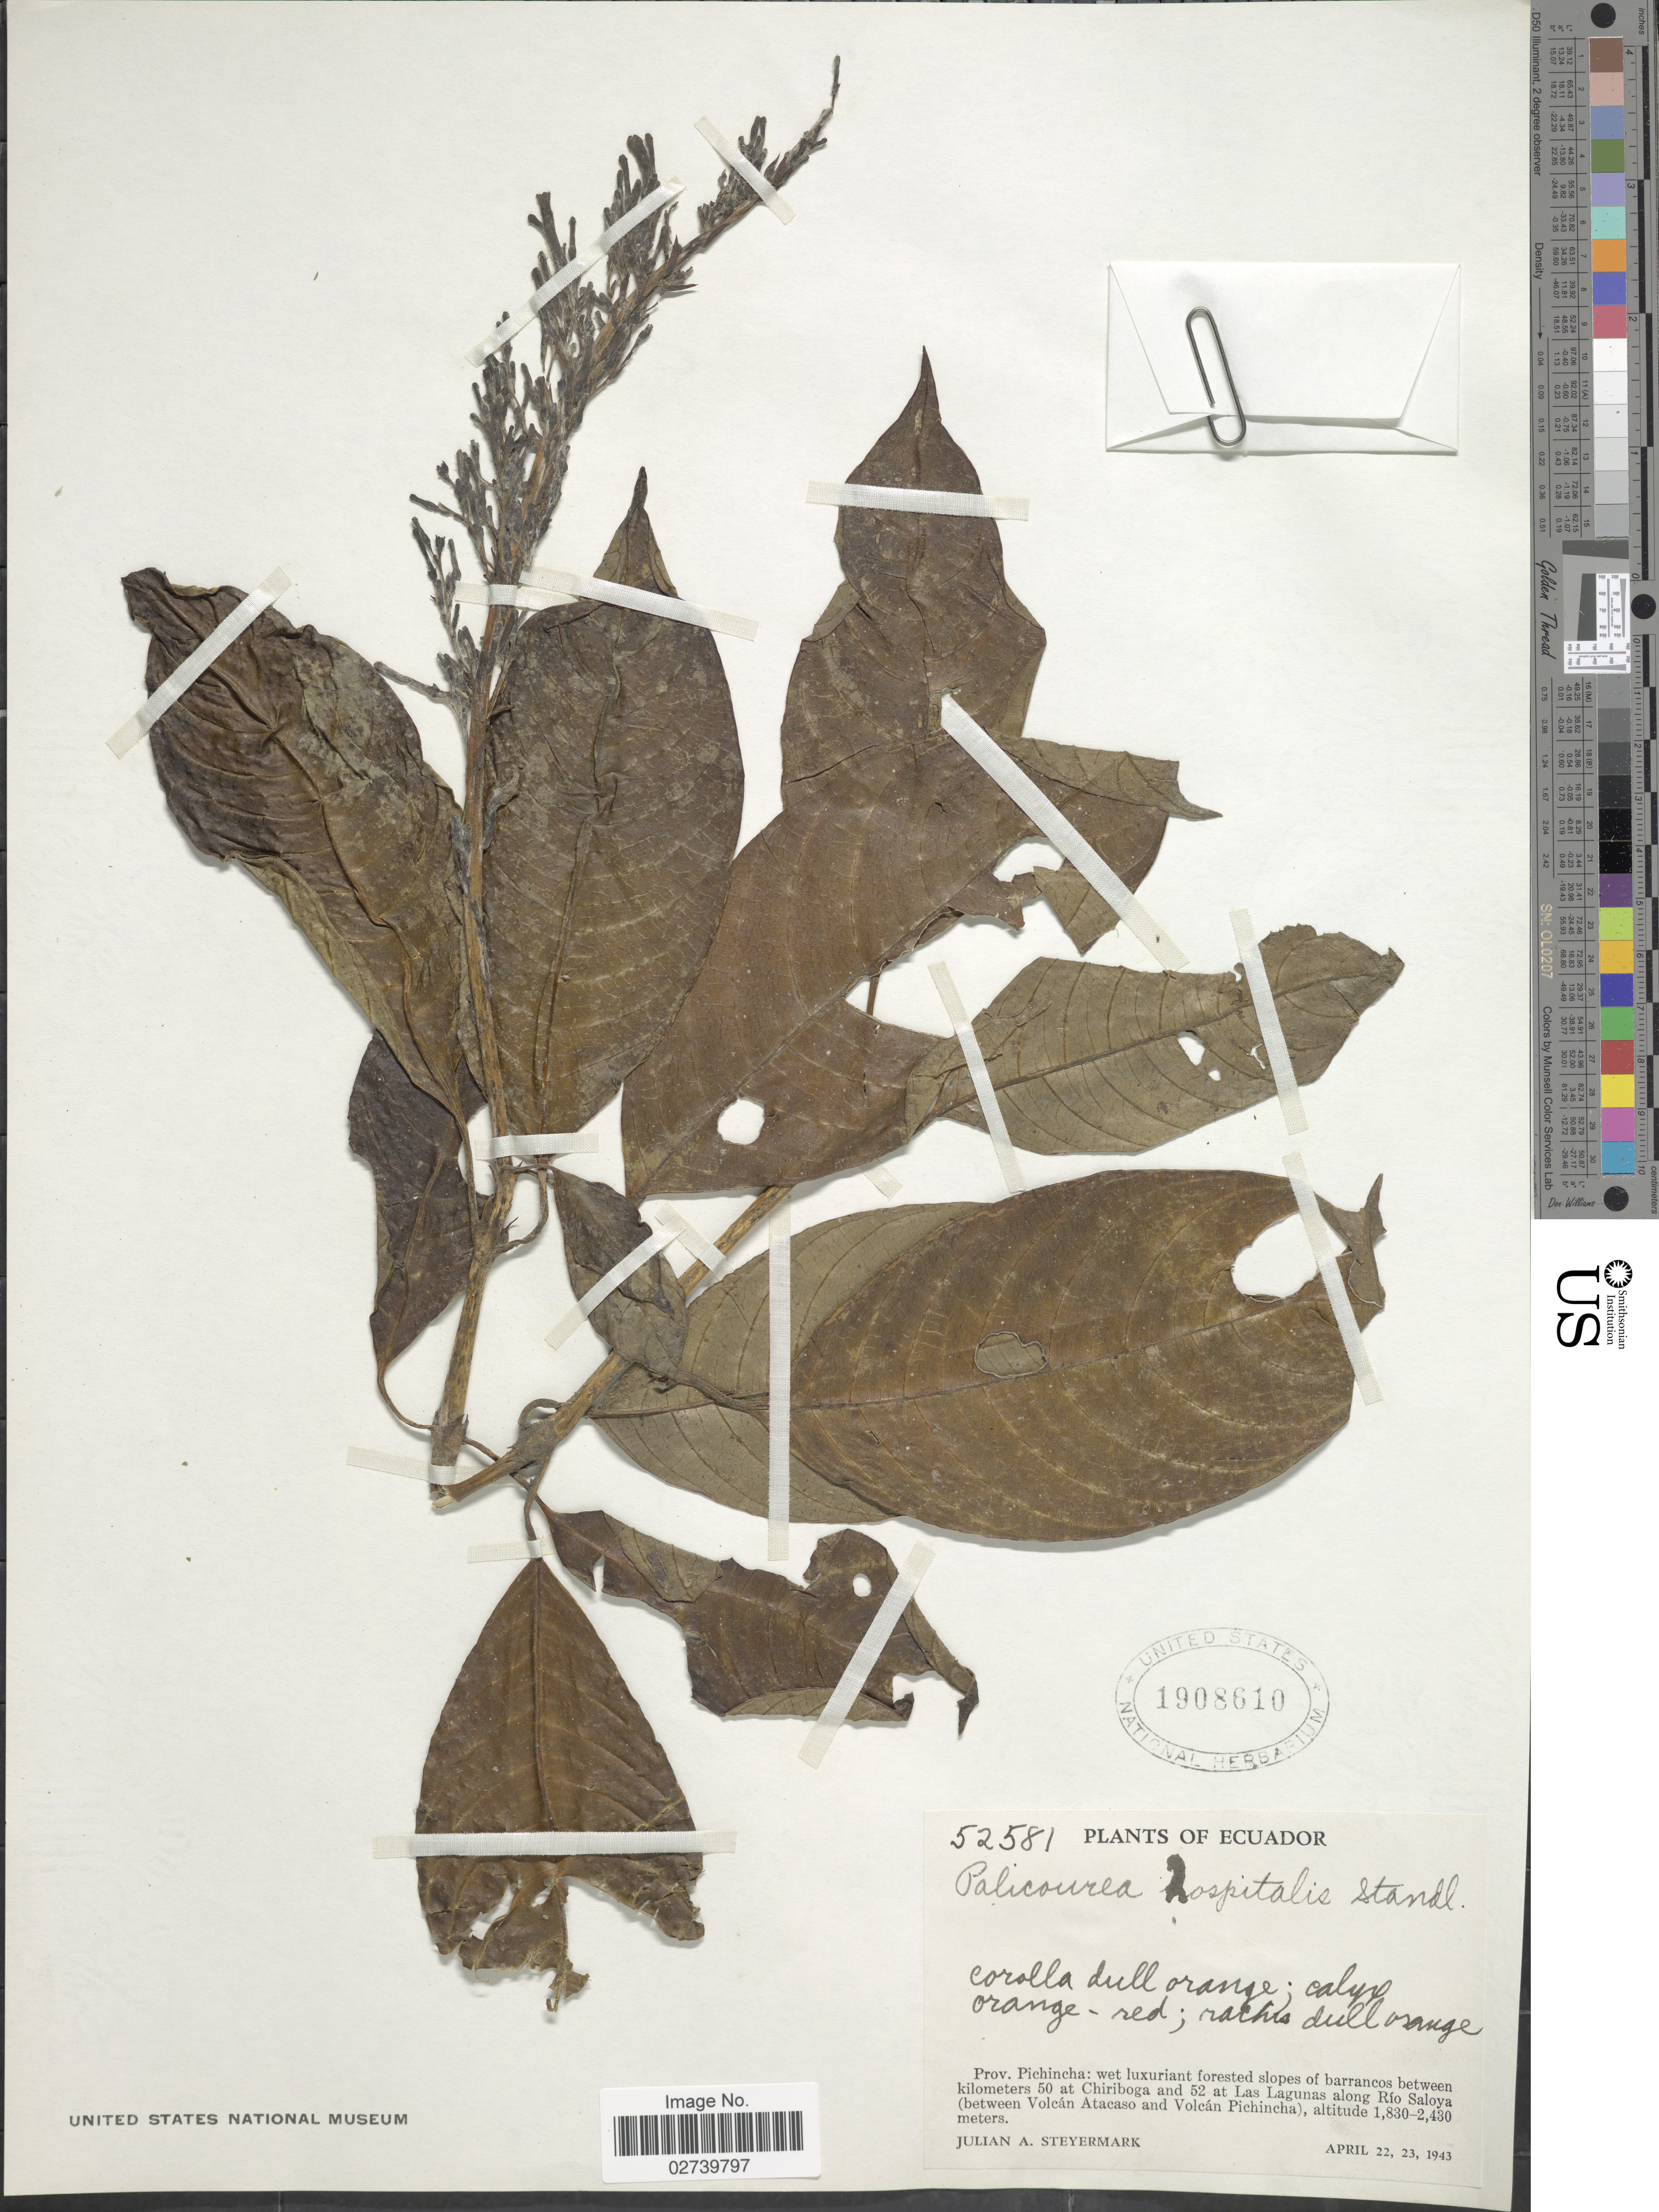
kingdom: Plantae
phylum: Tracheophyta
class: Magnoliopsida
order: Gentianales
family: Rubiaceae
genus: Palicourea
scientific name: Palicourea hospitalis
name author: Standl.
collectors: J. Steyermark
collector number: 52581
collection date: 1943-04-22/1943-04-23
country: Ecuador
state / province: Pichincha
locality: Slopes of barrancos between kilometers 50 at Chiriboga and 52 at Las Lagunas along Río Saloya (between Volcán Atacaso and Volcán Pichincha)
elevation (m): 1830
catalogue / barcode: US 1908610